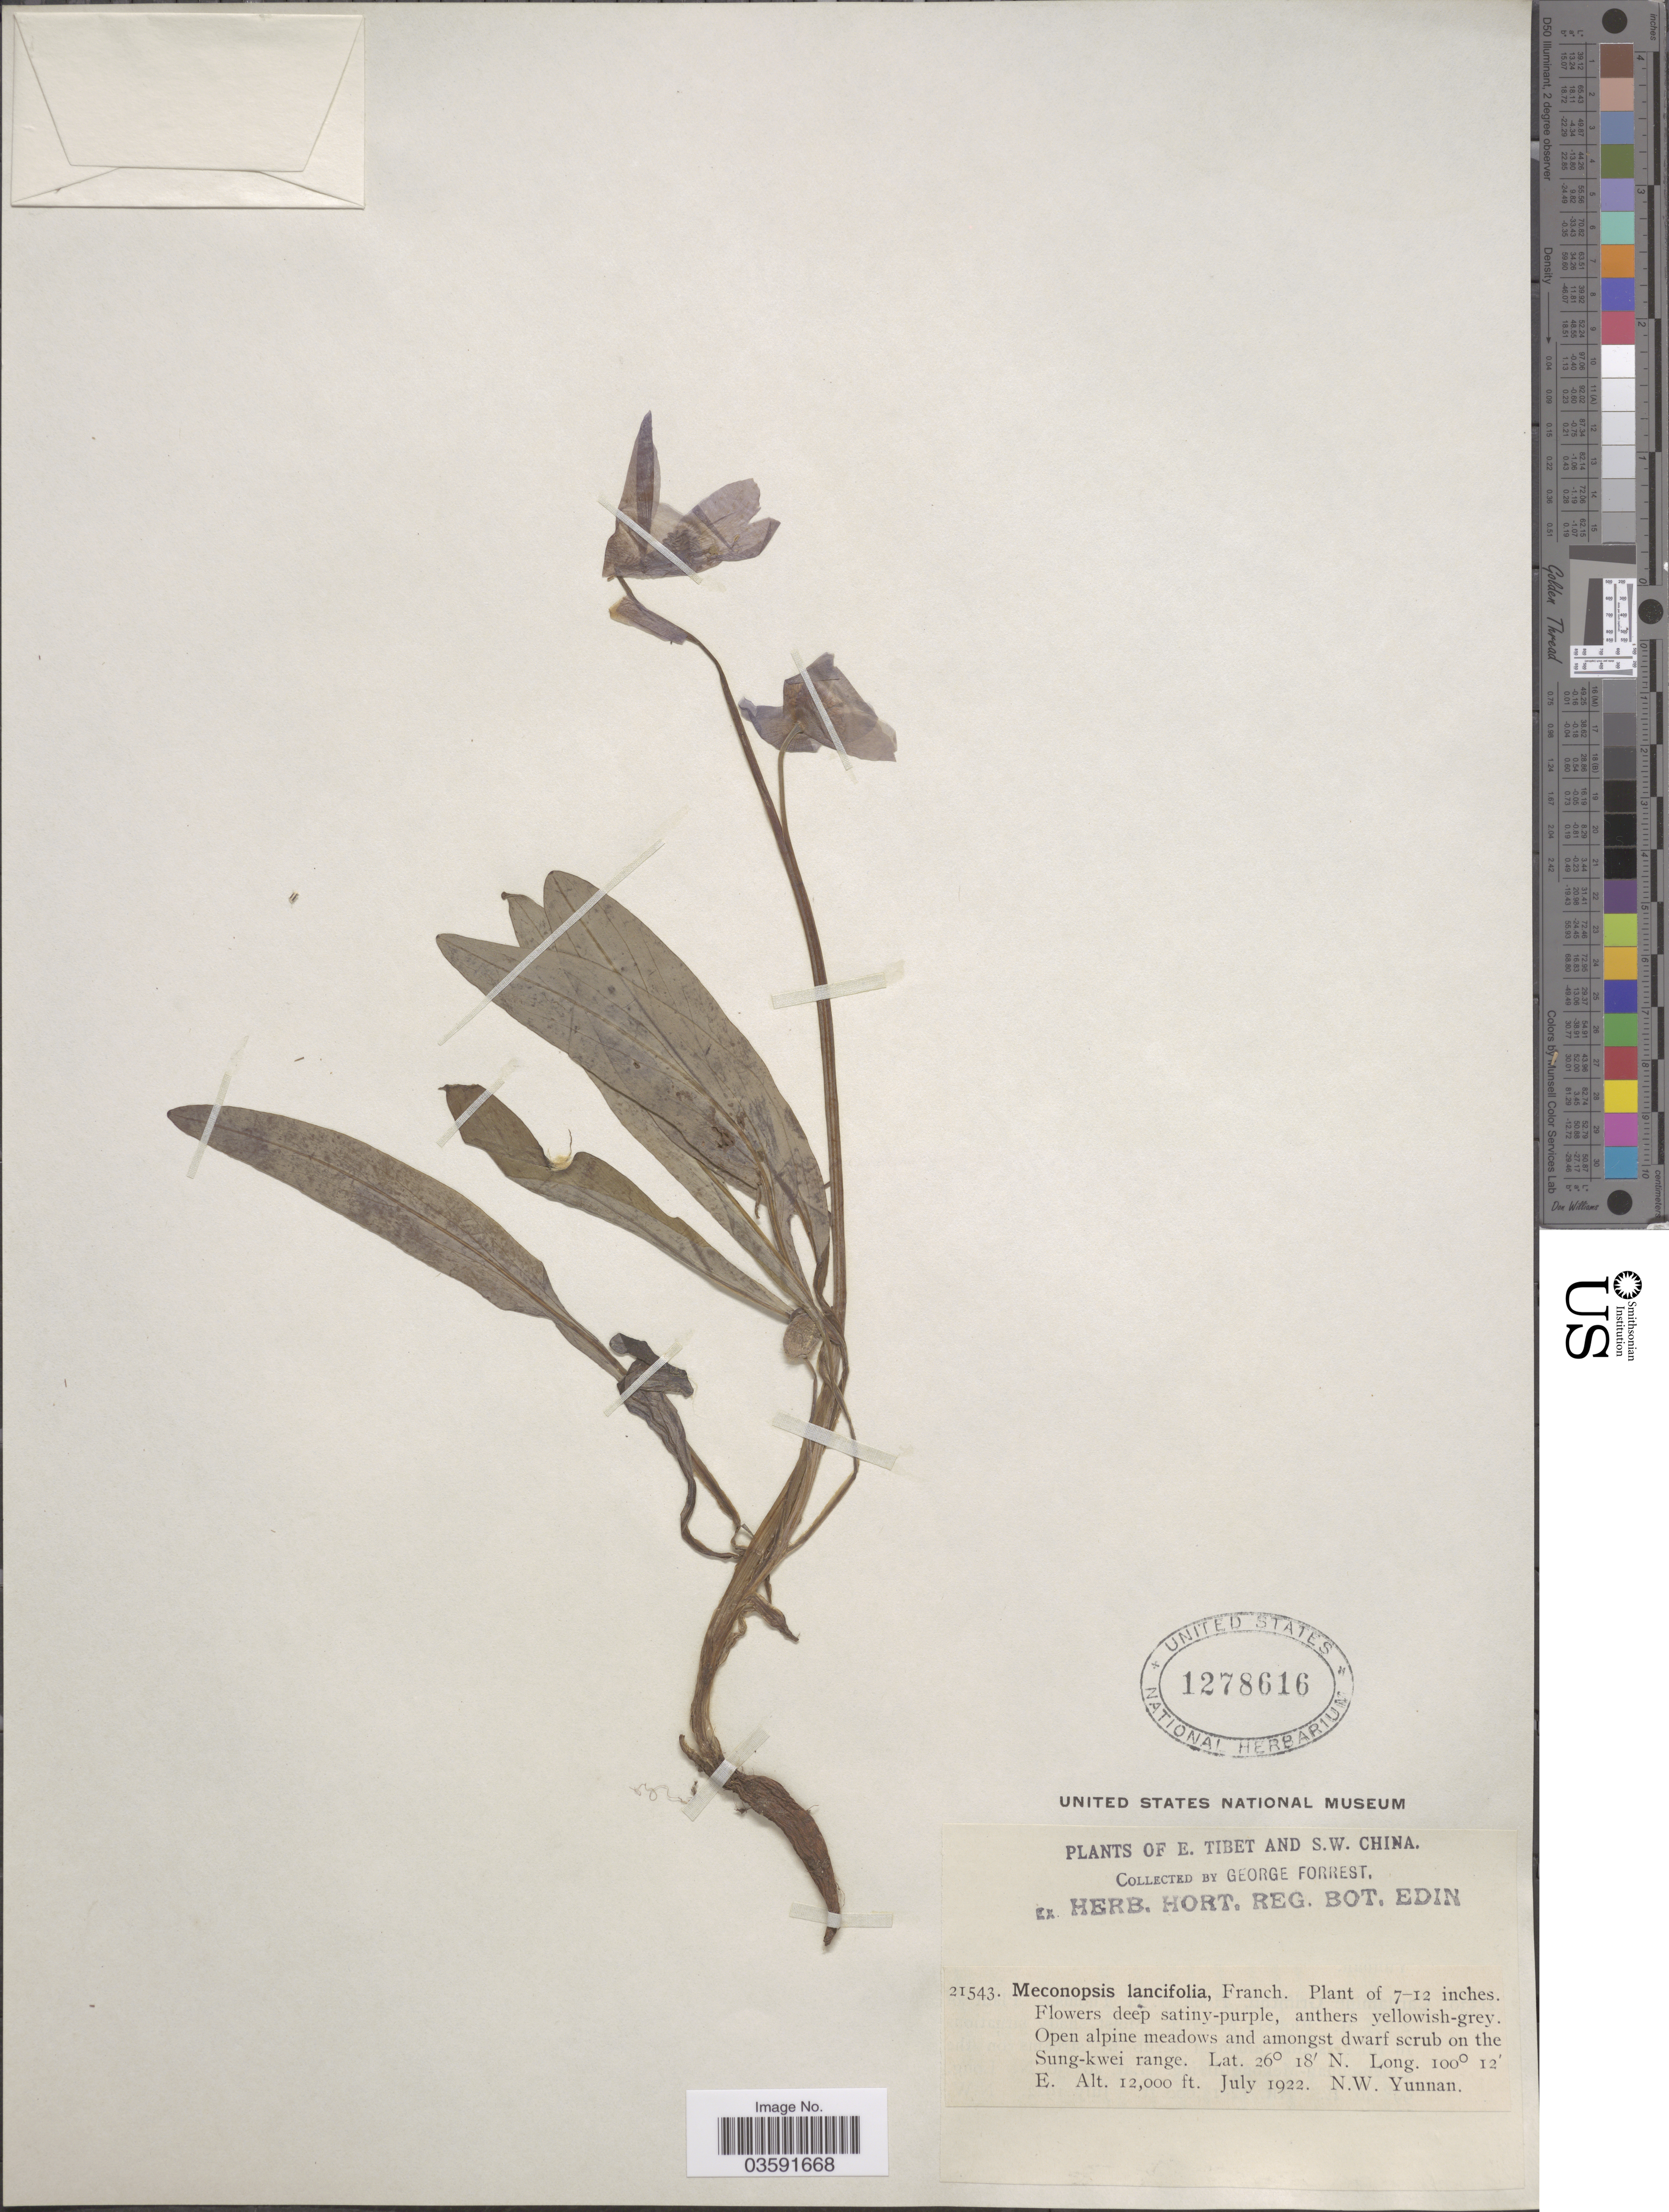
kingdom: Plantae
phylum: Tracheophyta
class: Magnoliopsida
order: Ranunculales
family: Papaveraceae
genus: Meconopsis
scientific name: Meconopsis lancifolia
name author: Franch. ex Prain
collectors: G. Forrest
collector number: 21543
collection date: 1922-07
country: China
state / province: Yunnan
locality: S.W. China. Scrub on the Sung-kwei range. N.W. Yunnan.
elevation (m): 3658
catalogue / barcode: US 1278616